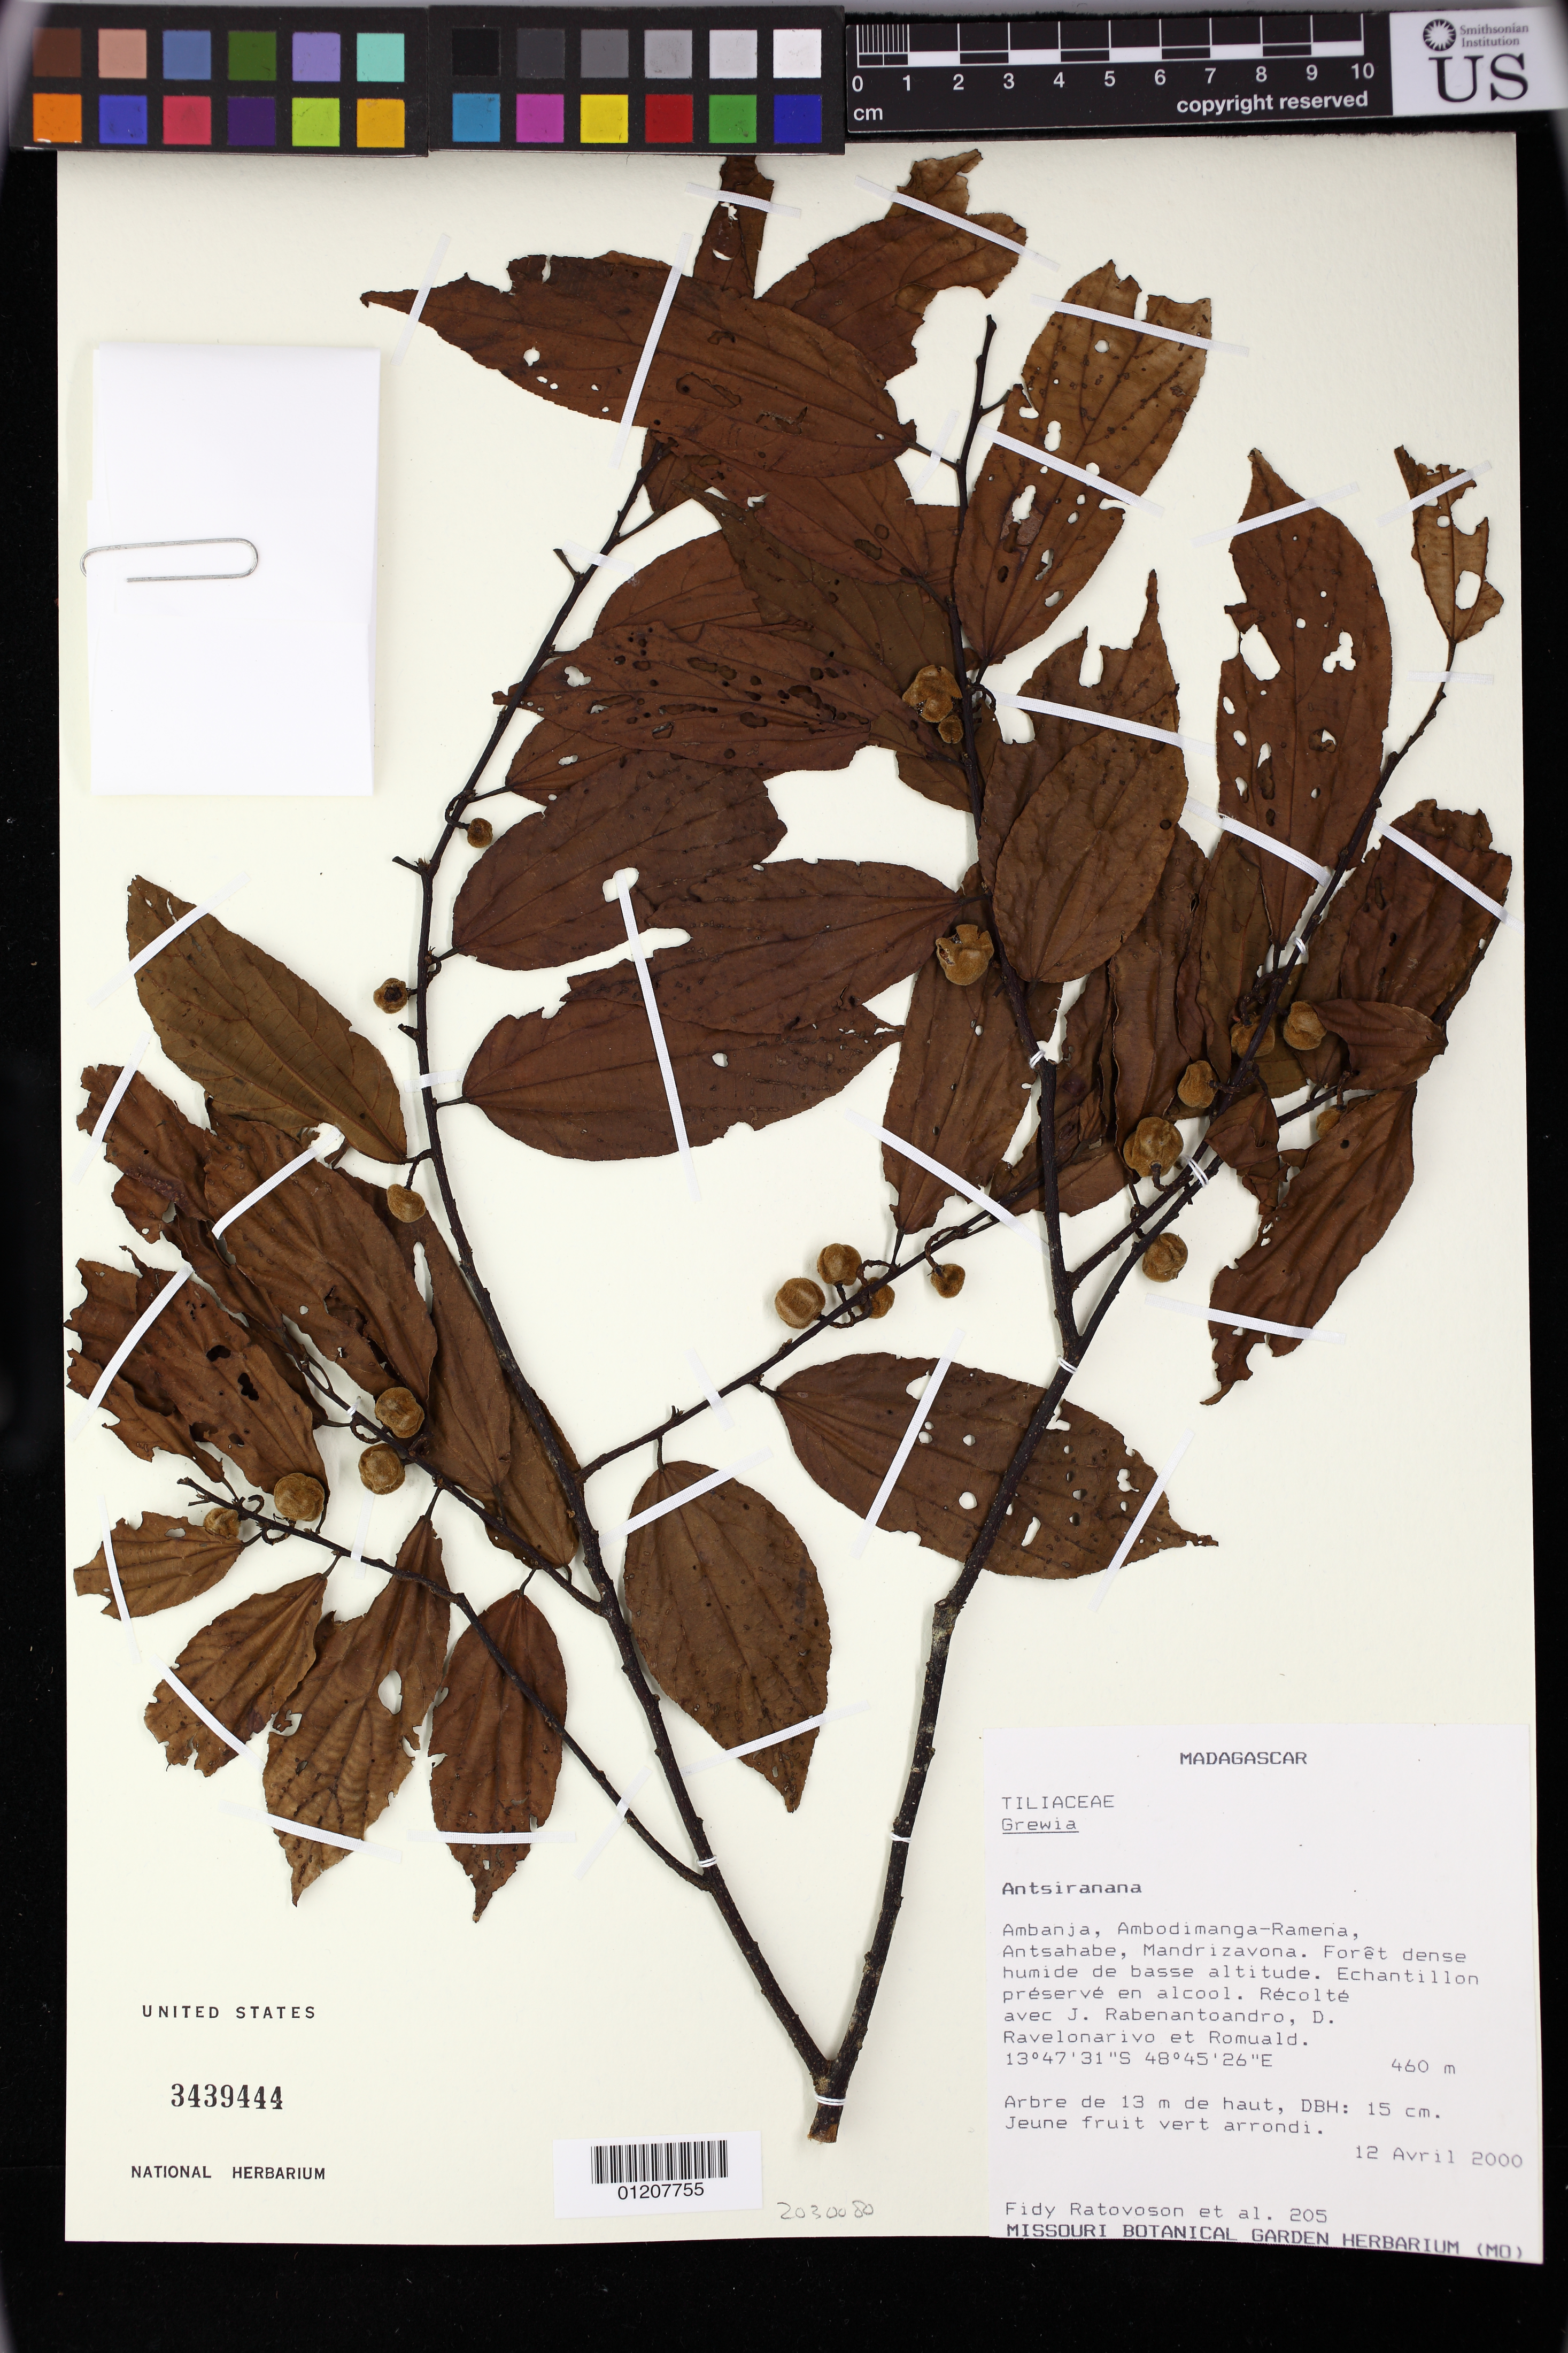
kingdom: Plantae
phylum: Tracheophyta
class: Magnoliopsida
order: Malvales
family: Malvaceae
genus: Grewia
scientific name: Grewia sambiranensis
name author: Capuron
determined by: Jourdain-Fievet, Lucile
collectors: F. Ratovoson, J. Rabenantoandro, D. Ravelonarivo & Romuald, --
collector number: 205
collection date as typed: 04 Dec 2000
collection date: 2000-12-04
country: Madagascar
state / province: Diana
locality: Antsiranana. Ambanja, Ambodimanga-Ramena, Antsahabe, Mandrizavona. Forêt dense humide de basse altitude.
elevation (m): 460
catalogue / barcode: US 3439444